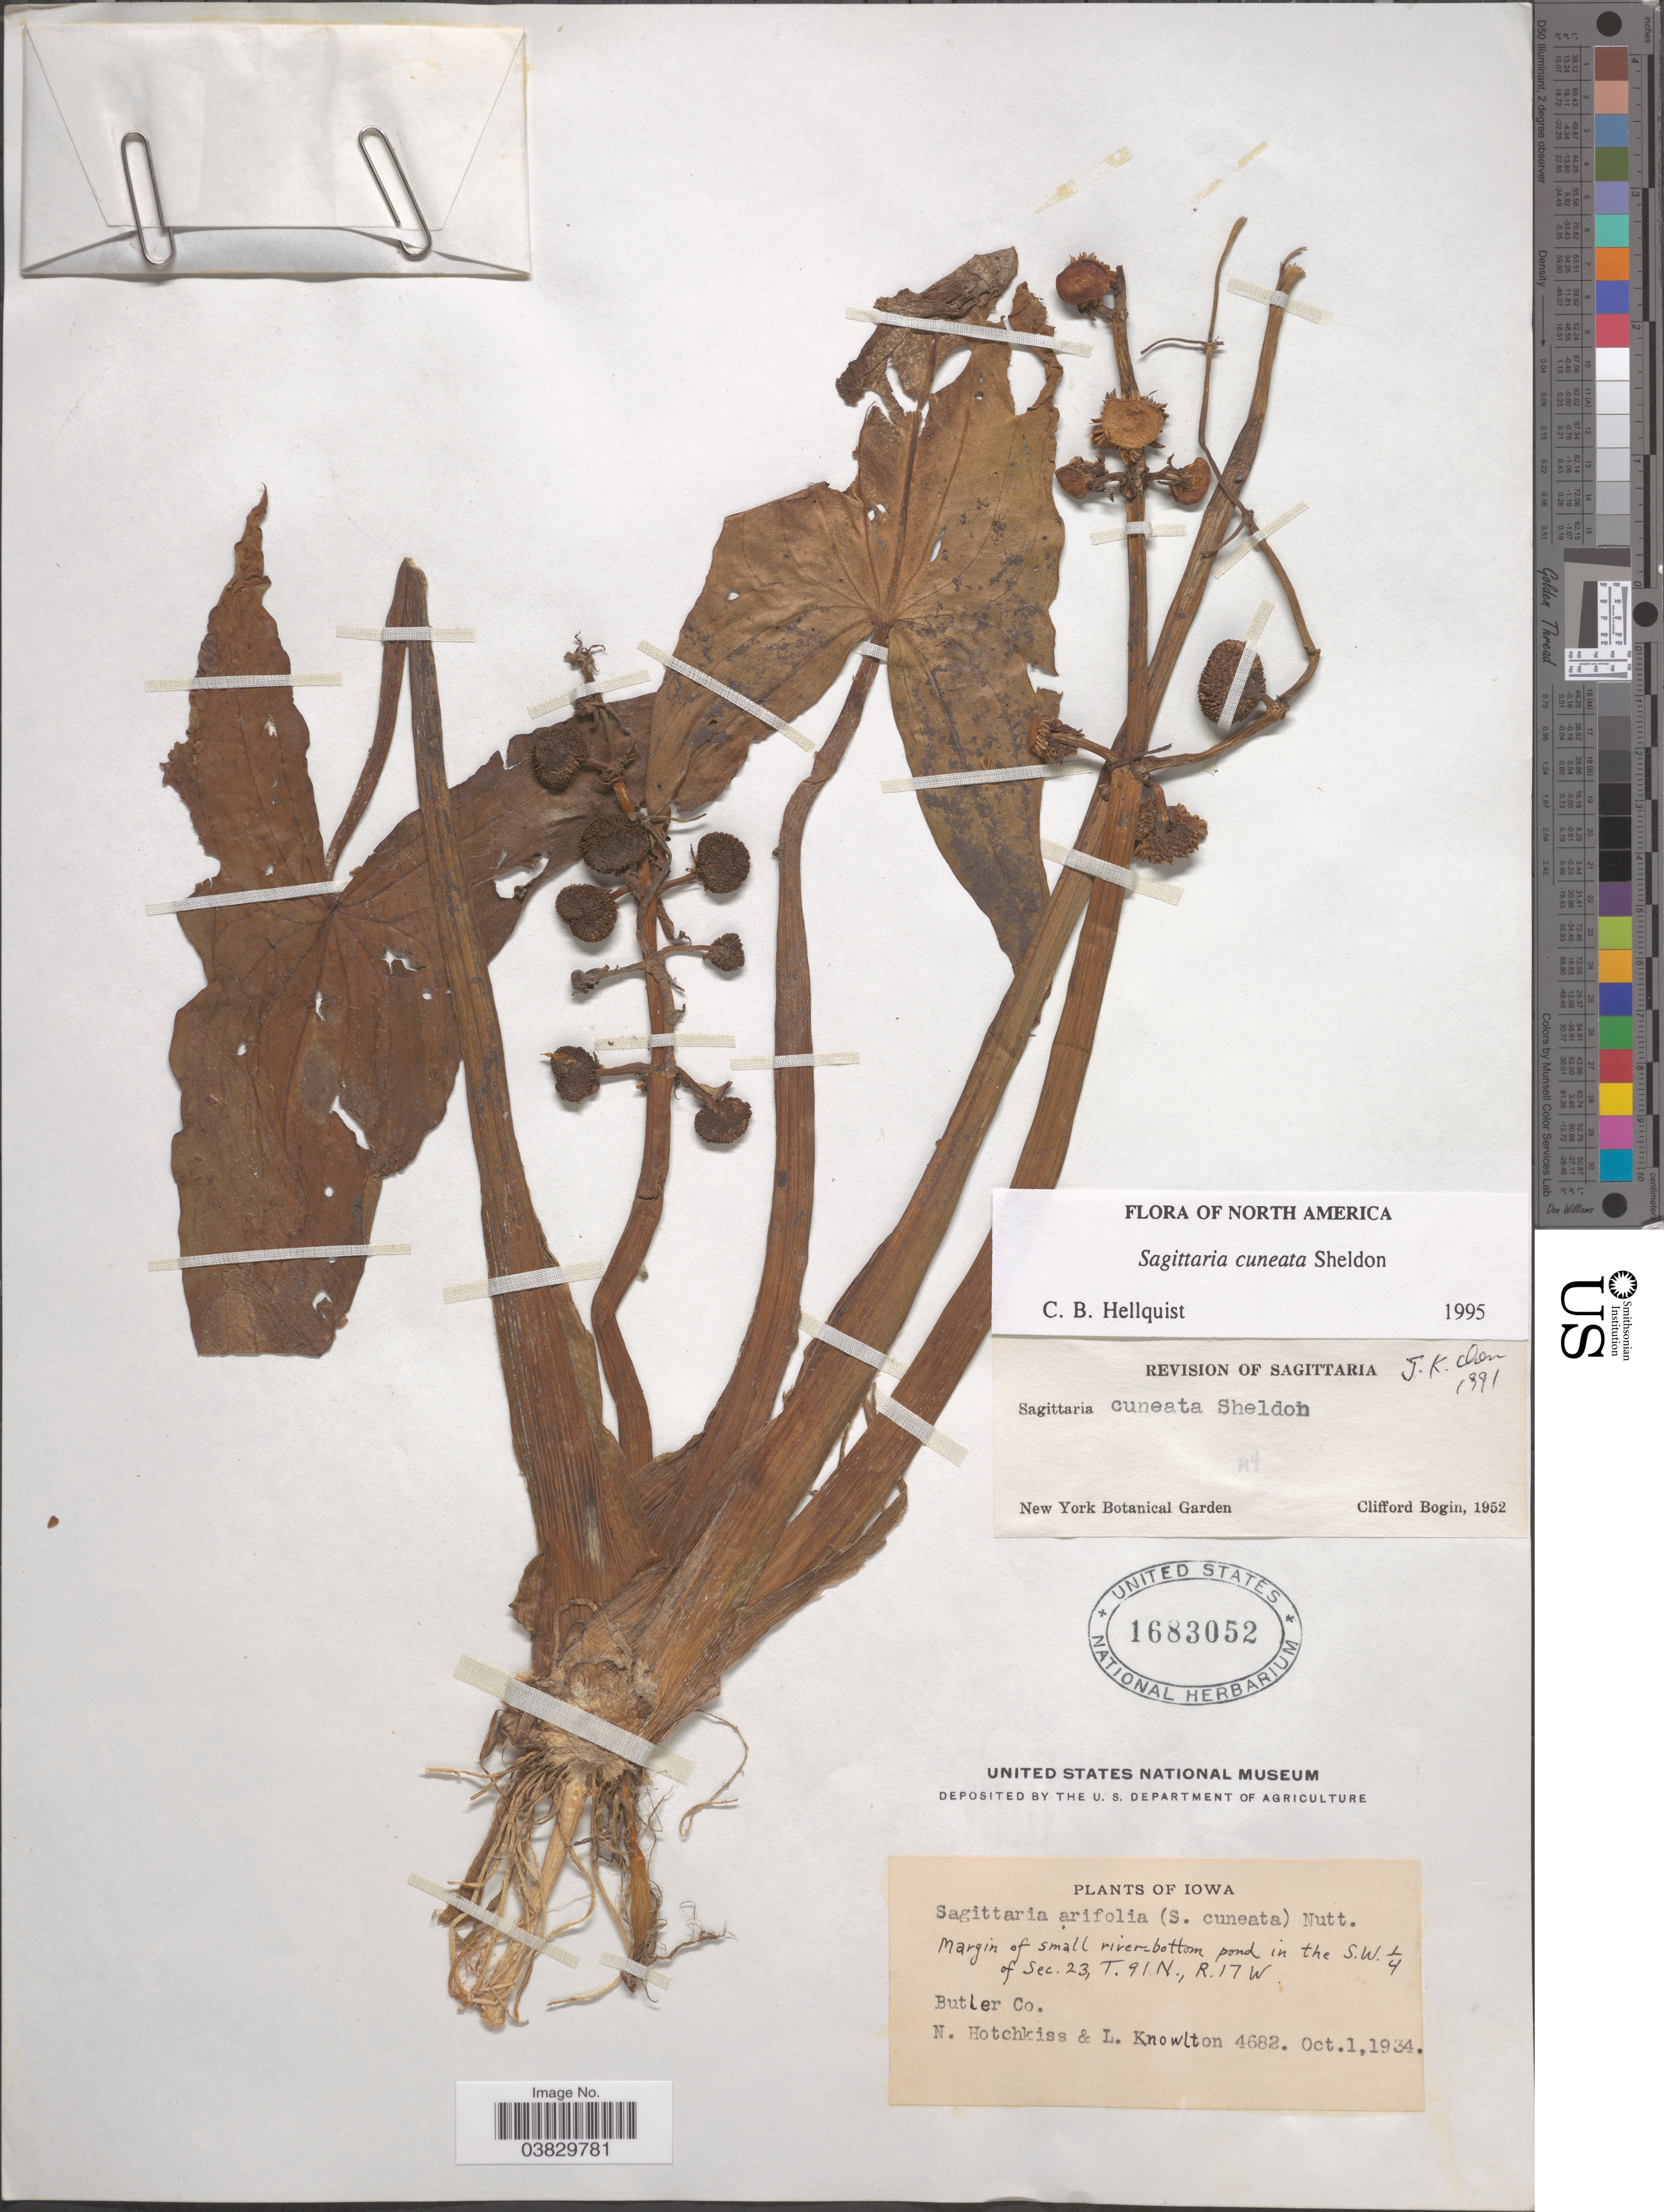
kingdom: Plantae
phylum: Tracheophyta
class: Liliopsida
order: Alismatales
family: Alismataceae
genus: Sagittaria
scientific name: Sagittaria cuneata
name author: E. Sheld.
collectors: N. Hotchkiss & L. Knowlton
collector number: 4682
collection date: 1934-10-01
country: United States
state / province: Iowa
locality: Margin of small river-bottom pond in the S.W. ¼ of Sec. 23, T. 91., R. 17 W. Butler Co.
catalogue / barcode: US 1683052